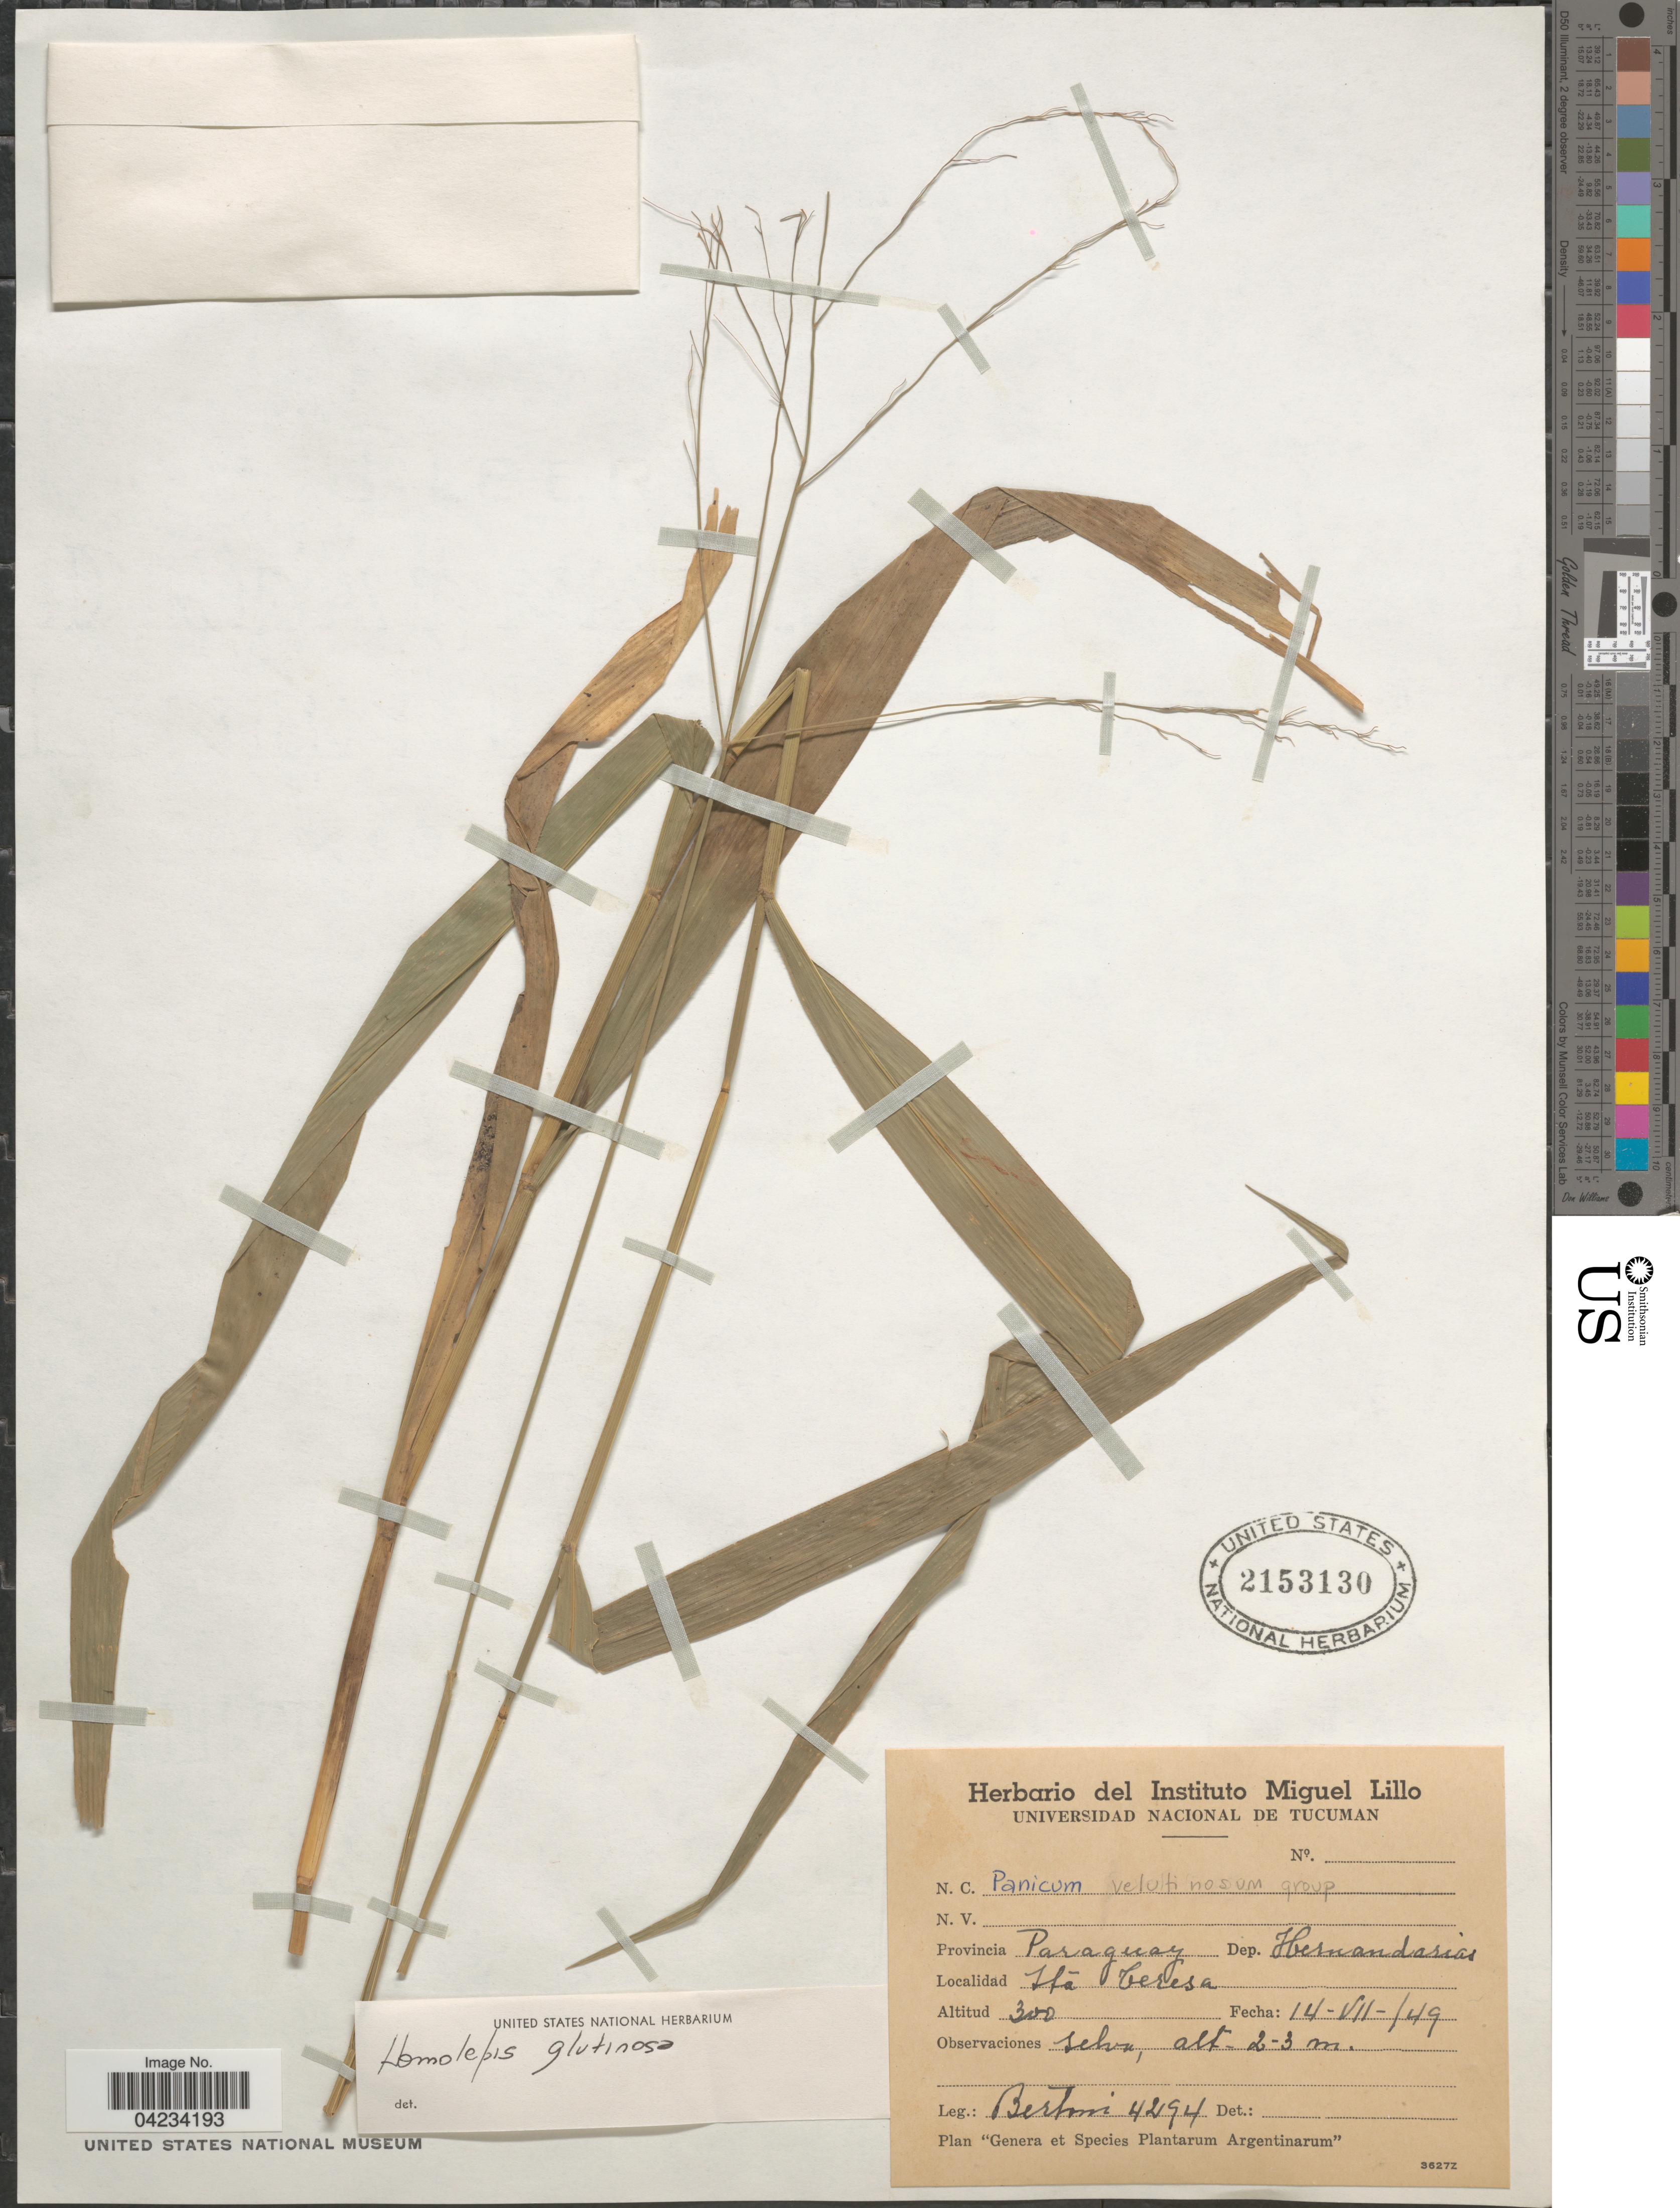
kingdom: Plantae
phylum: Tracheophyta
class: Liliopsida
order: Poales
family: Poaceae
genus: Homolepis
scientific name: Homolepis glutinosa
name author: (Sw.) Zuloaga & Soderstr.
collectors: -- Bertoni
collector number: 4294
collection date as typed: Transcribed d/m/y: 14/7/49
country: Paraguay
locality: Dep. Hernandarias. Sta Teresa.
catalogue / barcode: US 2153130